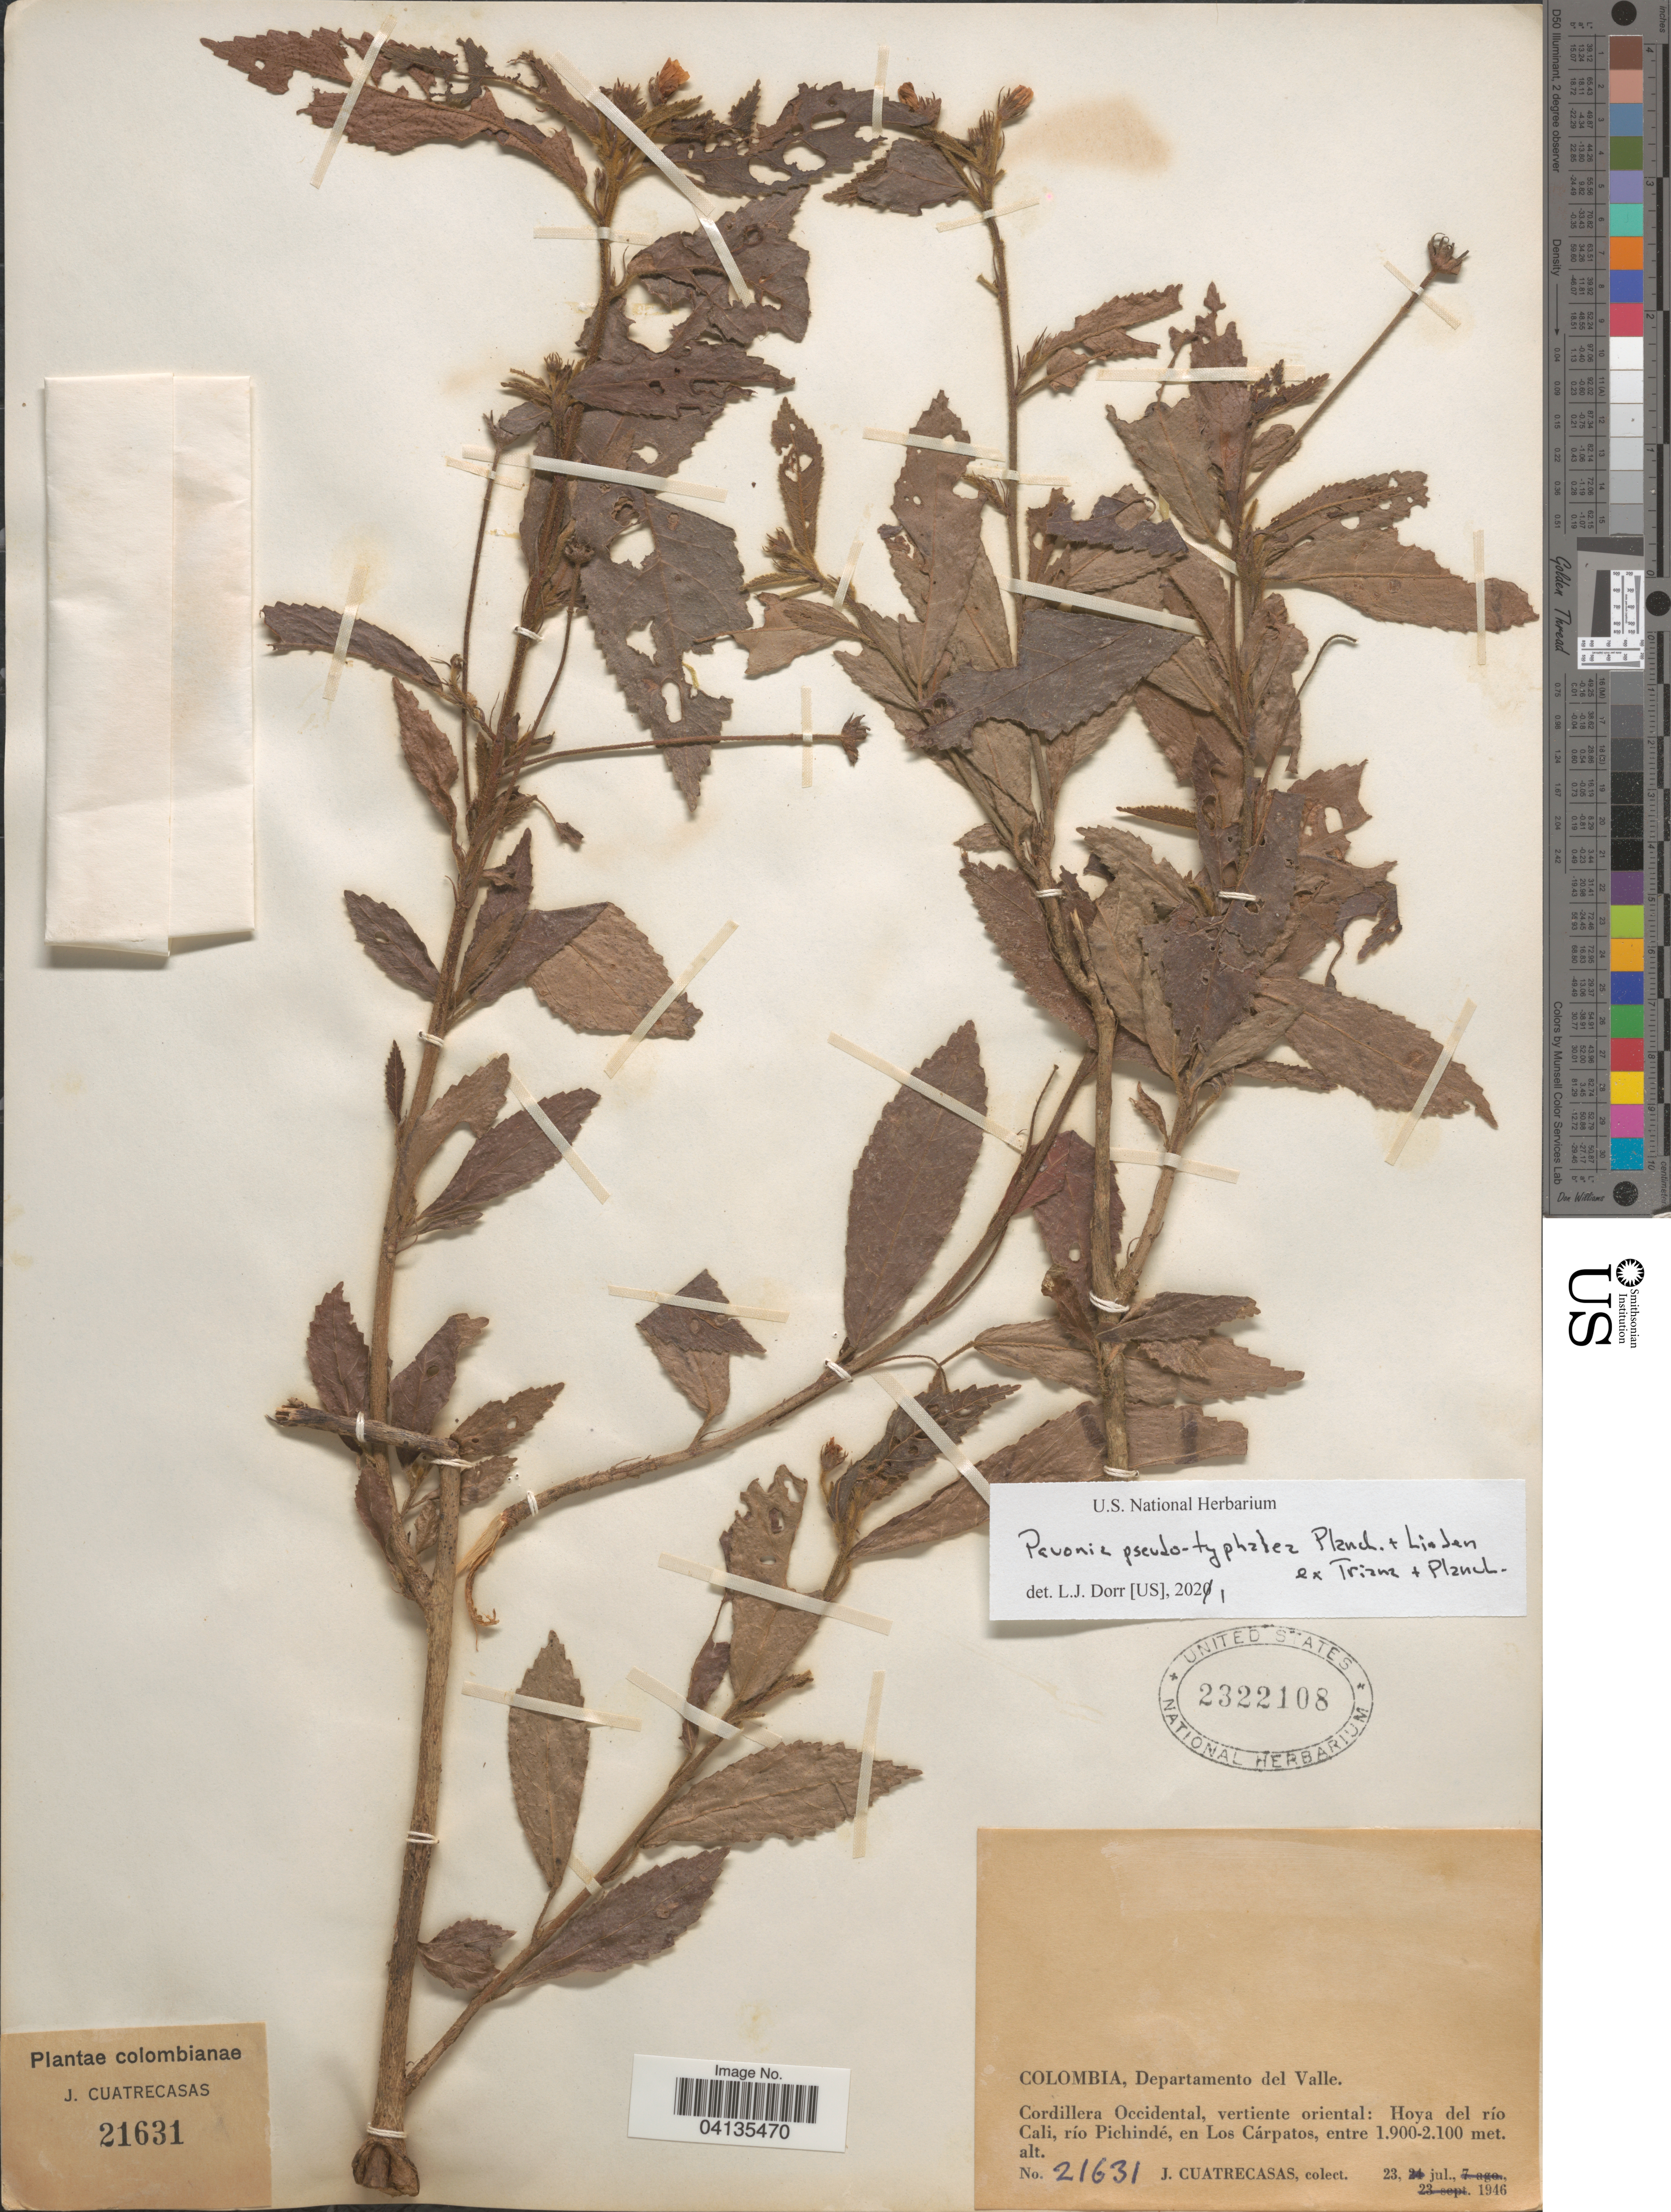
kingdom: Plantae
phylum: Tracheophyta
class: Magnoliopsida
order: Malvales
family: Malvaceae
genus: Pavonia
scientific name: Pavonia pseudotyphalaea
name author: Planch. & Linden ex Triana & Planch.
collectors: J. Cuatrecasas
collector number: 21631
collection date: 1946-07-23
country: Colombia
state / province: Valle del Cauca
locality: Departamento del Valle. Cordillera Occidental, vertiente oriental: Hoya del río Cali, río Pichindé, en Los Cárpatos.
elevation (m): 1900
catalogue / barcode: US 2322108